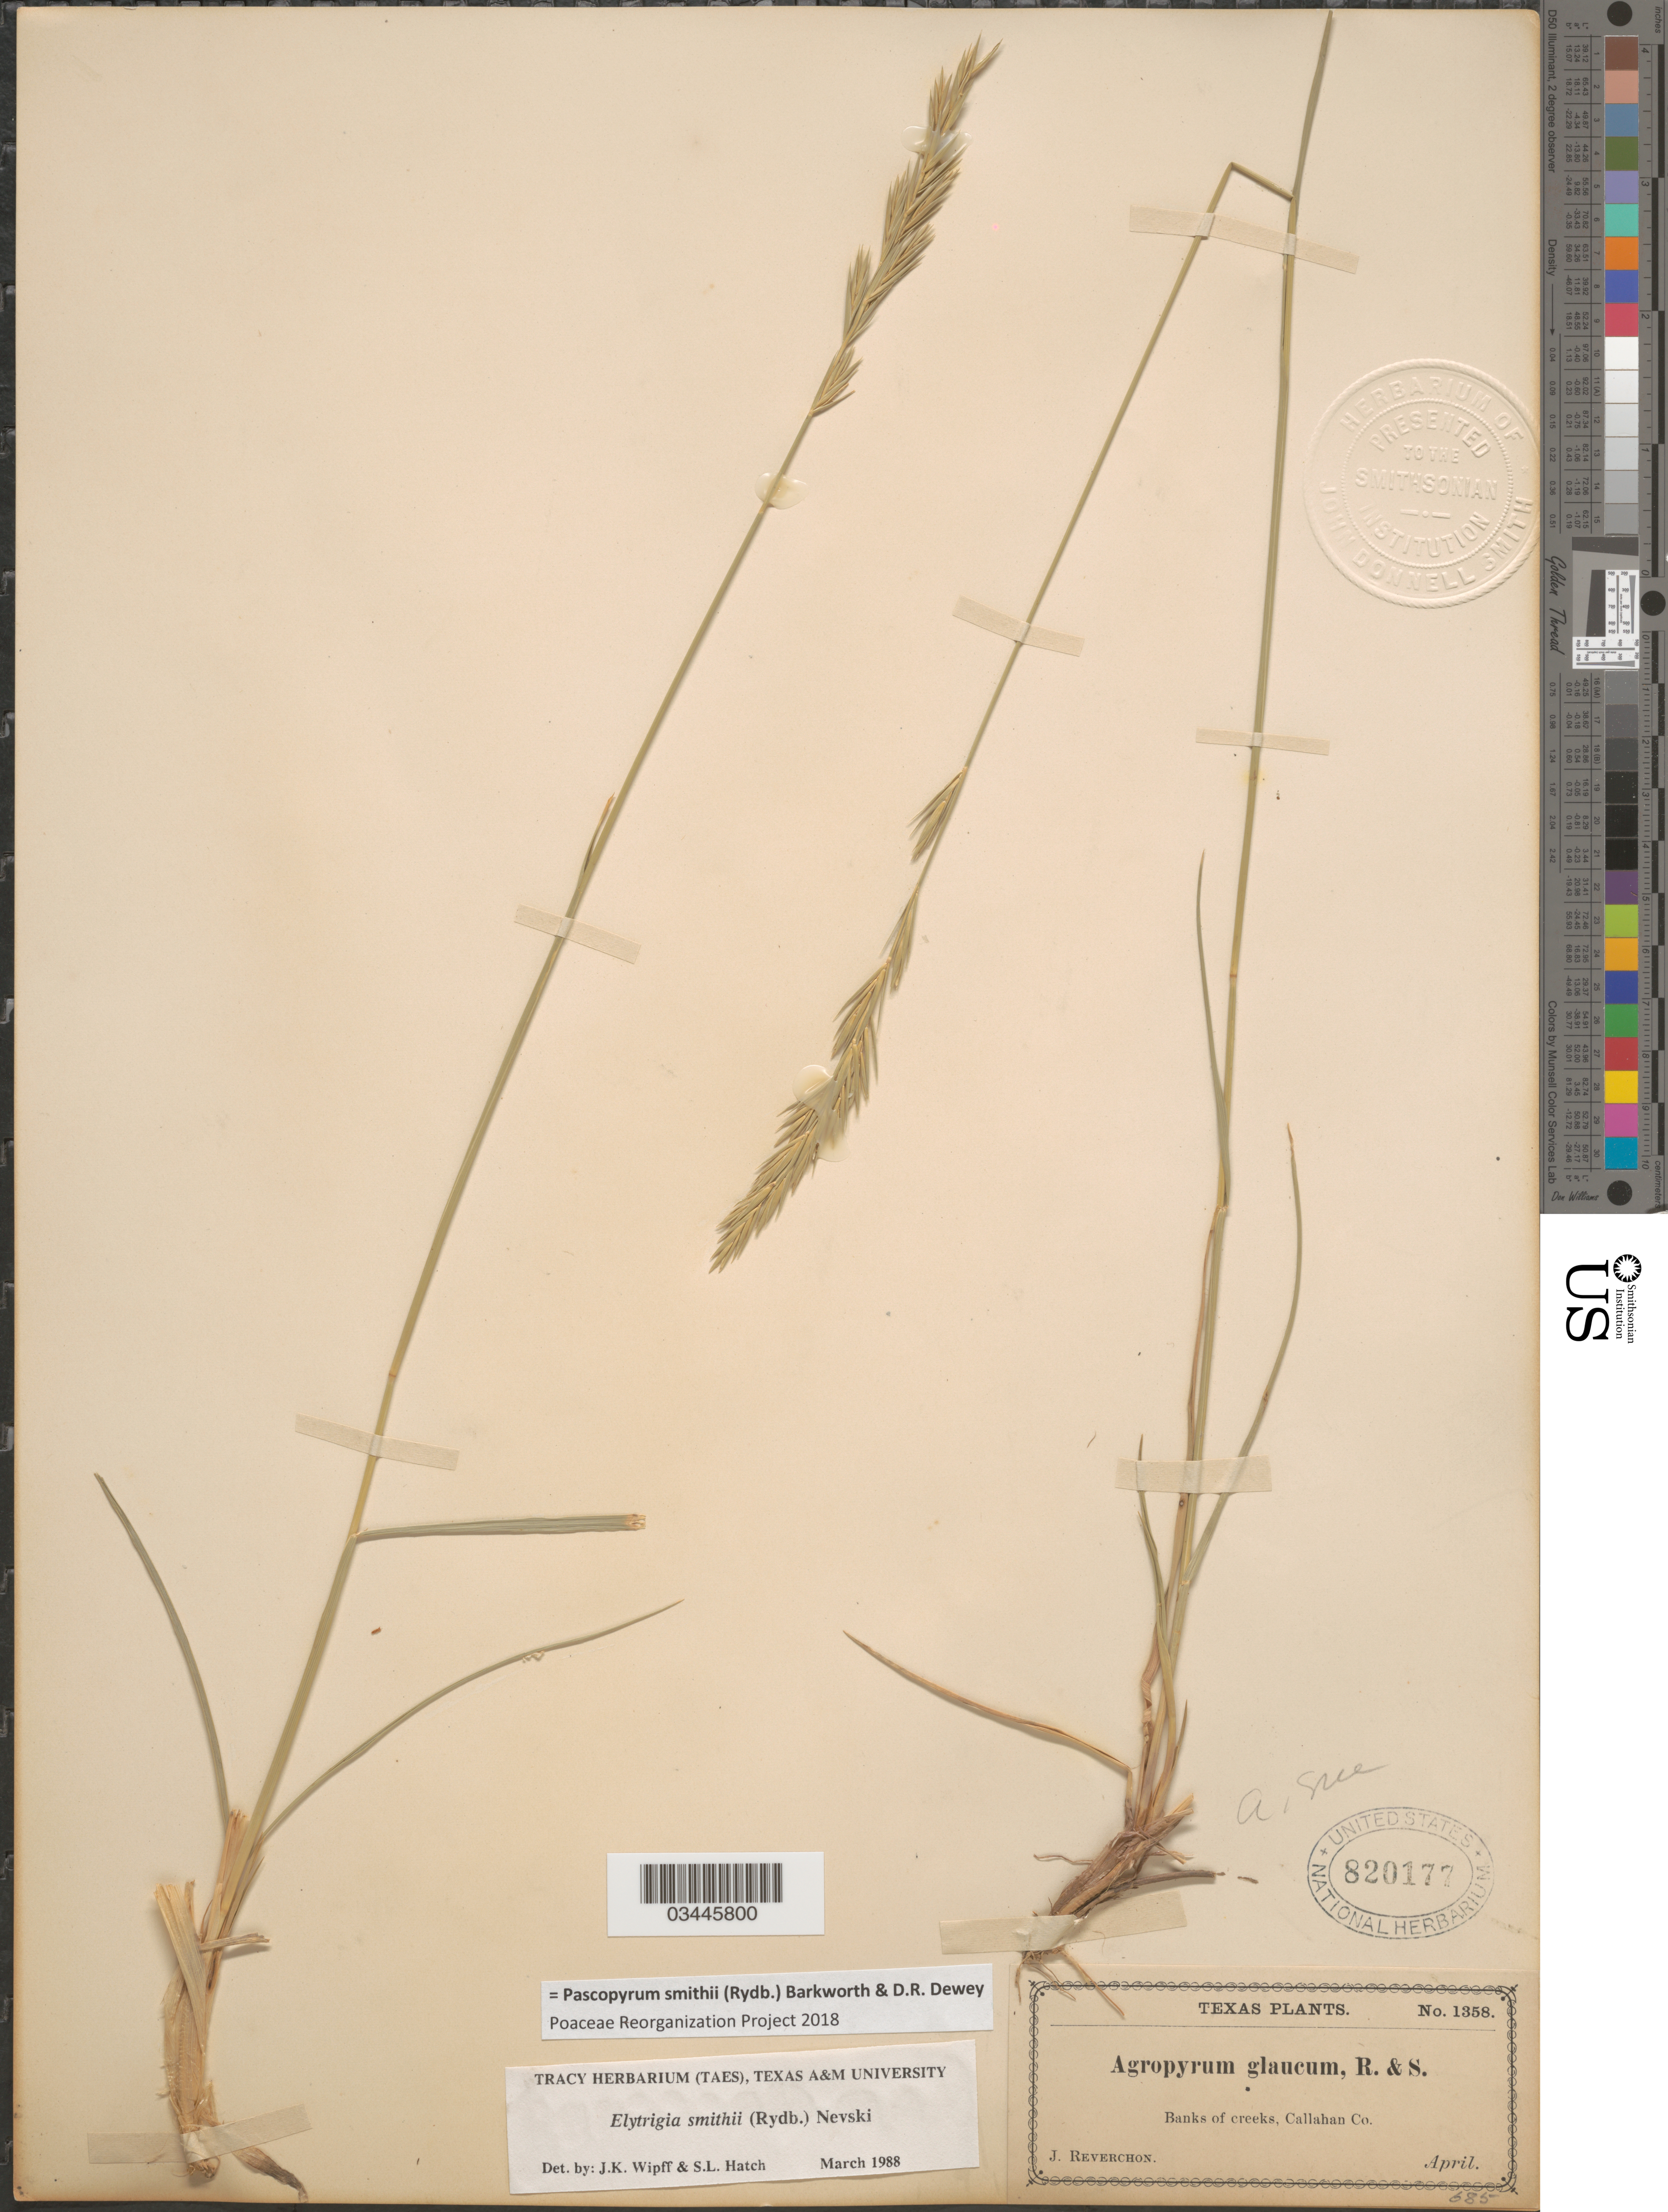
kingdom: Plantae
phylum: Tracheophyta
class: Liliopsida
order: Poales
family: Poaceae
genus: Pascopyrum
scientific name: Pascopyrum smithii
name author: (Rydb.) Barkworth & Dewey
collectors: J. Reverchon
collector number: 1358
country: United States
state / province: Texas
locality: Banks of creeks, Callahan Co.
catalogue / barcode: US 820177